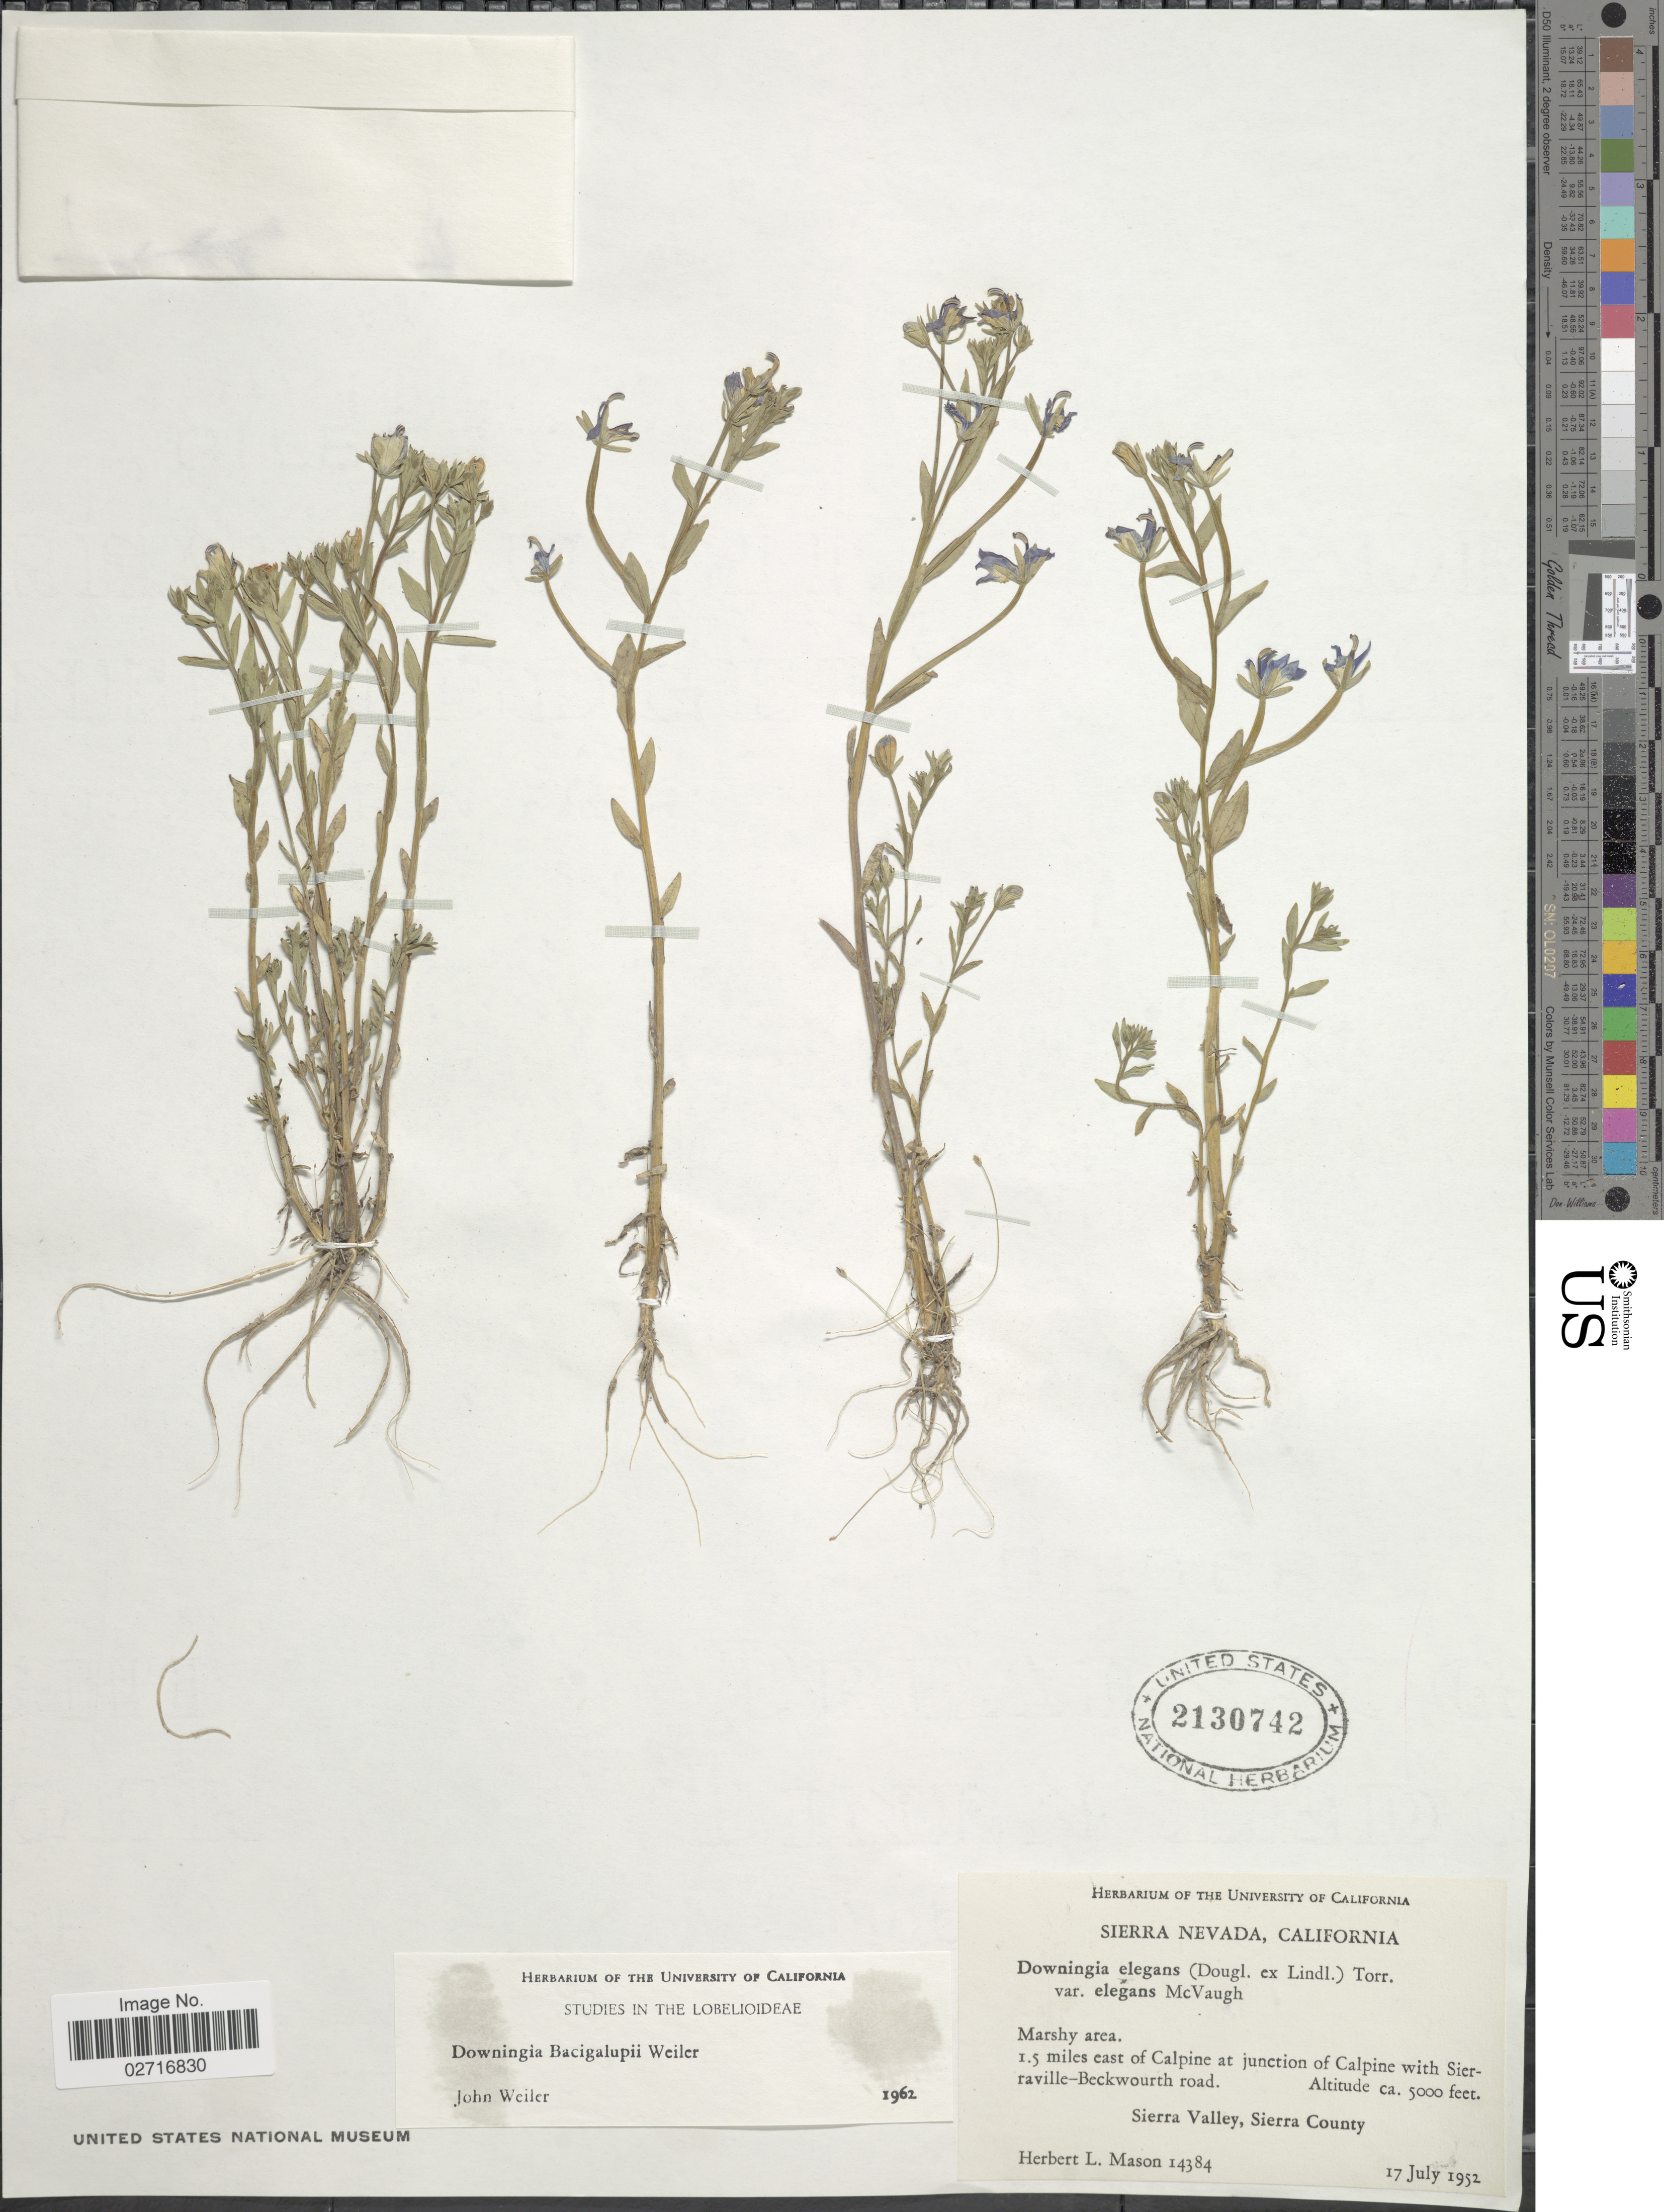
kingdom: Plantae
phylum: Tracheophyta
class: Magnoliopsida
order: Asterales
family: Campanulaceae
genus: Downingia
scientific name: Downingia bacigalupii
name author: Weiler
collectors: H. L. Mason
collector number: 14384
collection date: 1952-07-17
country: United States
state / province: California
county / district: Sierra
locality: Sierra Nevada, Marshy area, 1.5 miles east of Calpine at junction of Calpine with Sierraville-Beckwourth road, Sierra Valley, Sierra County.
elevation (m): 1524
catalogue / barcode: US 2130742